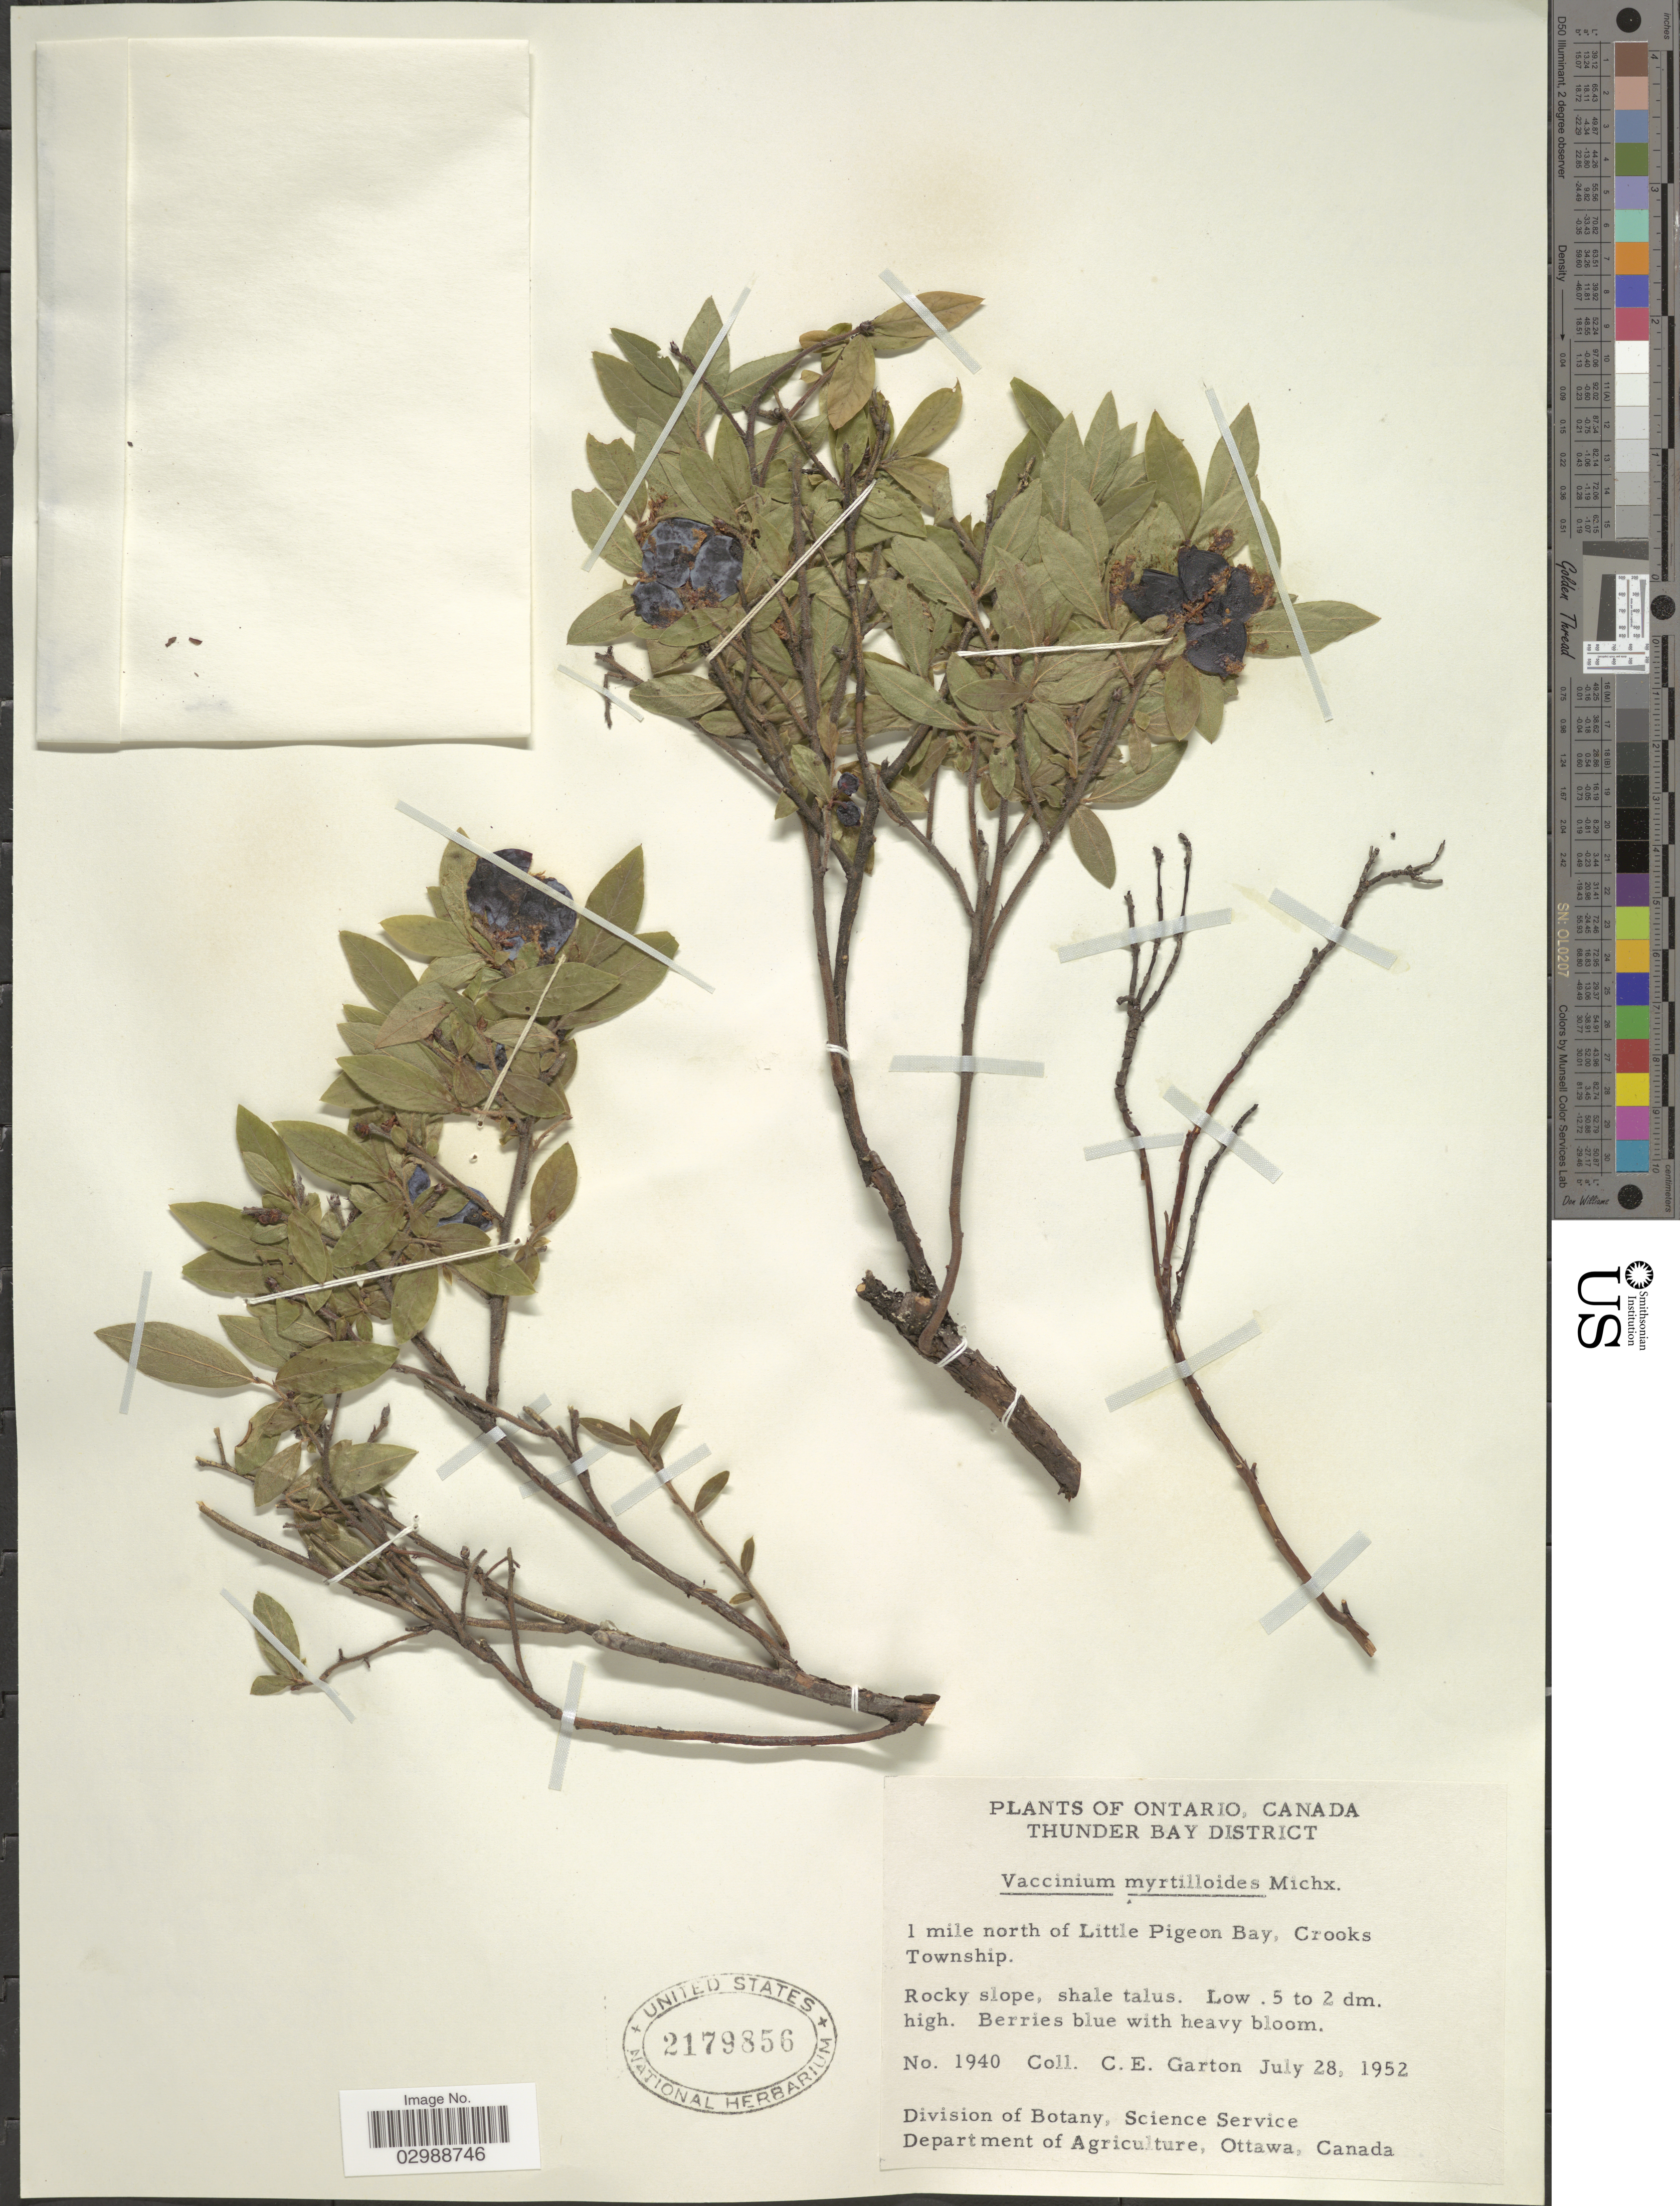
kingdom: Plantae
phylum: Tracheophyta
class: Magnoliopsida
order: Ericales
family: Ericaceae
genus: Vaccinium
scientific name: Vaccinium myrtilloides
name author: Michx.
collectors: C. E. Garton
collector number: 1940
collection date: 1952-07-28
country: Canada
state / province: Ontario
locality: Thunder Bay District. 1 mile north of Little Pigeon Bay, Crooks Township.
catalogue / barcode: US 2179856